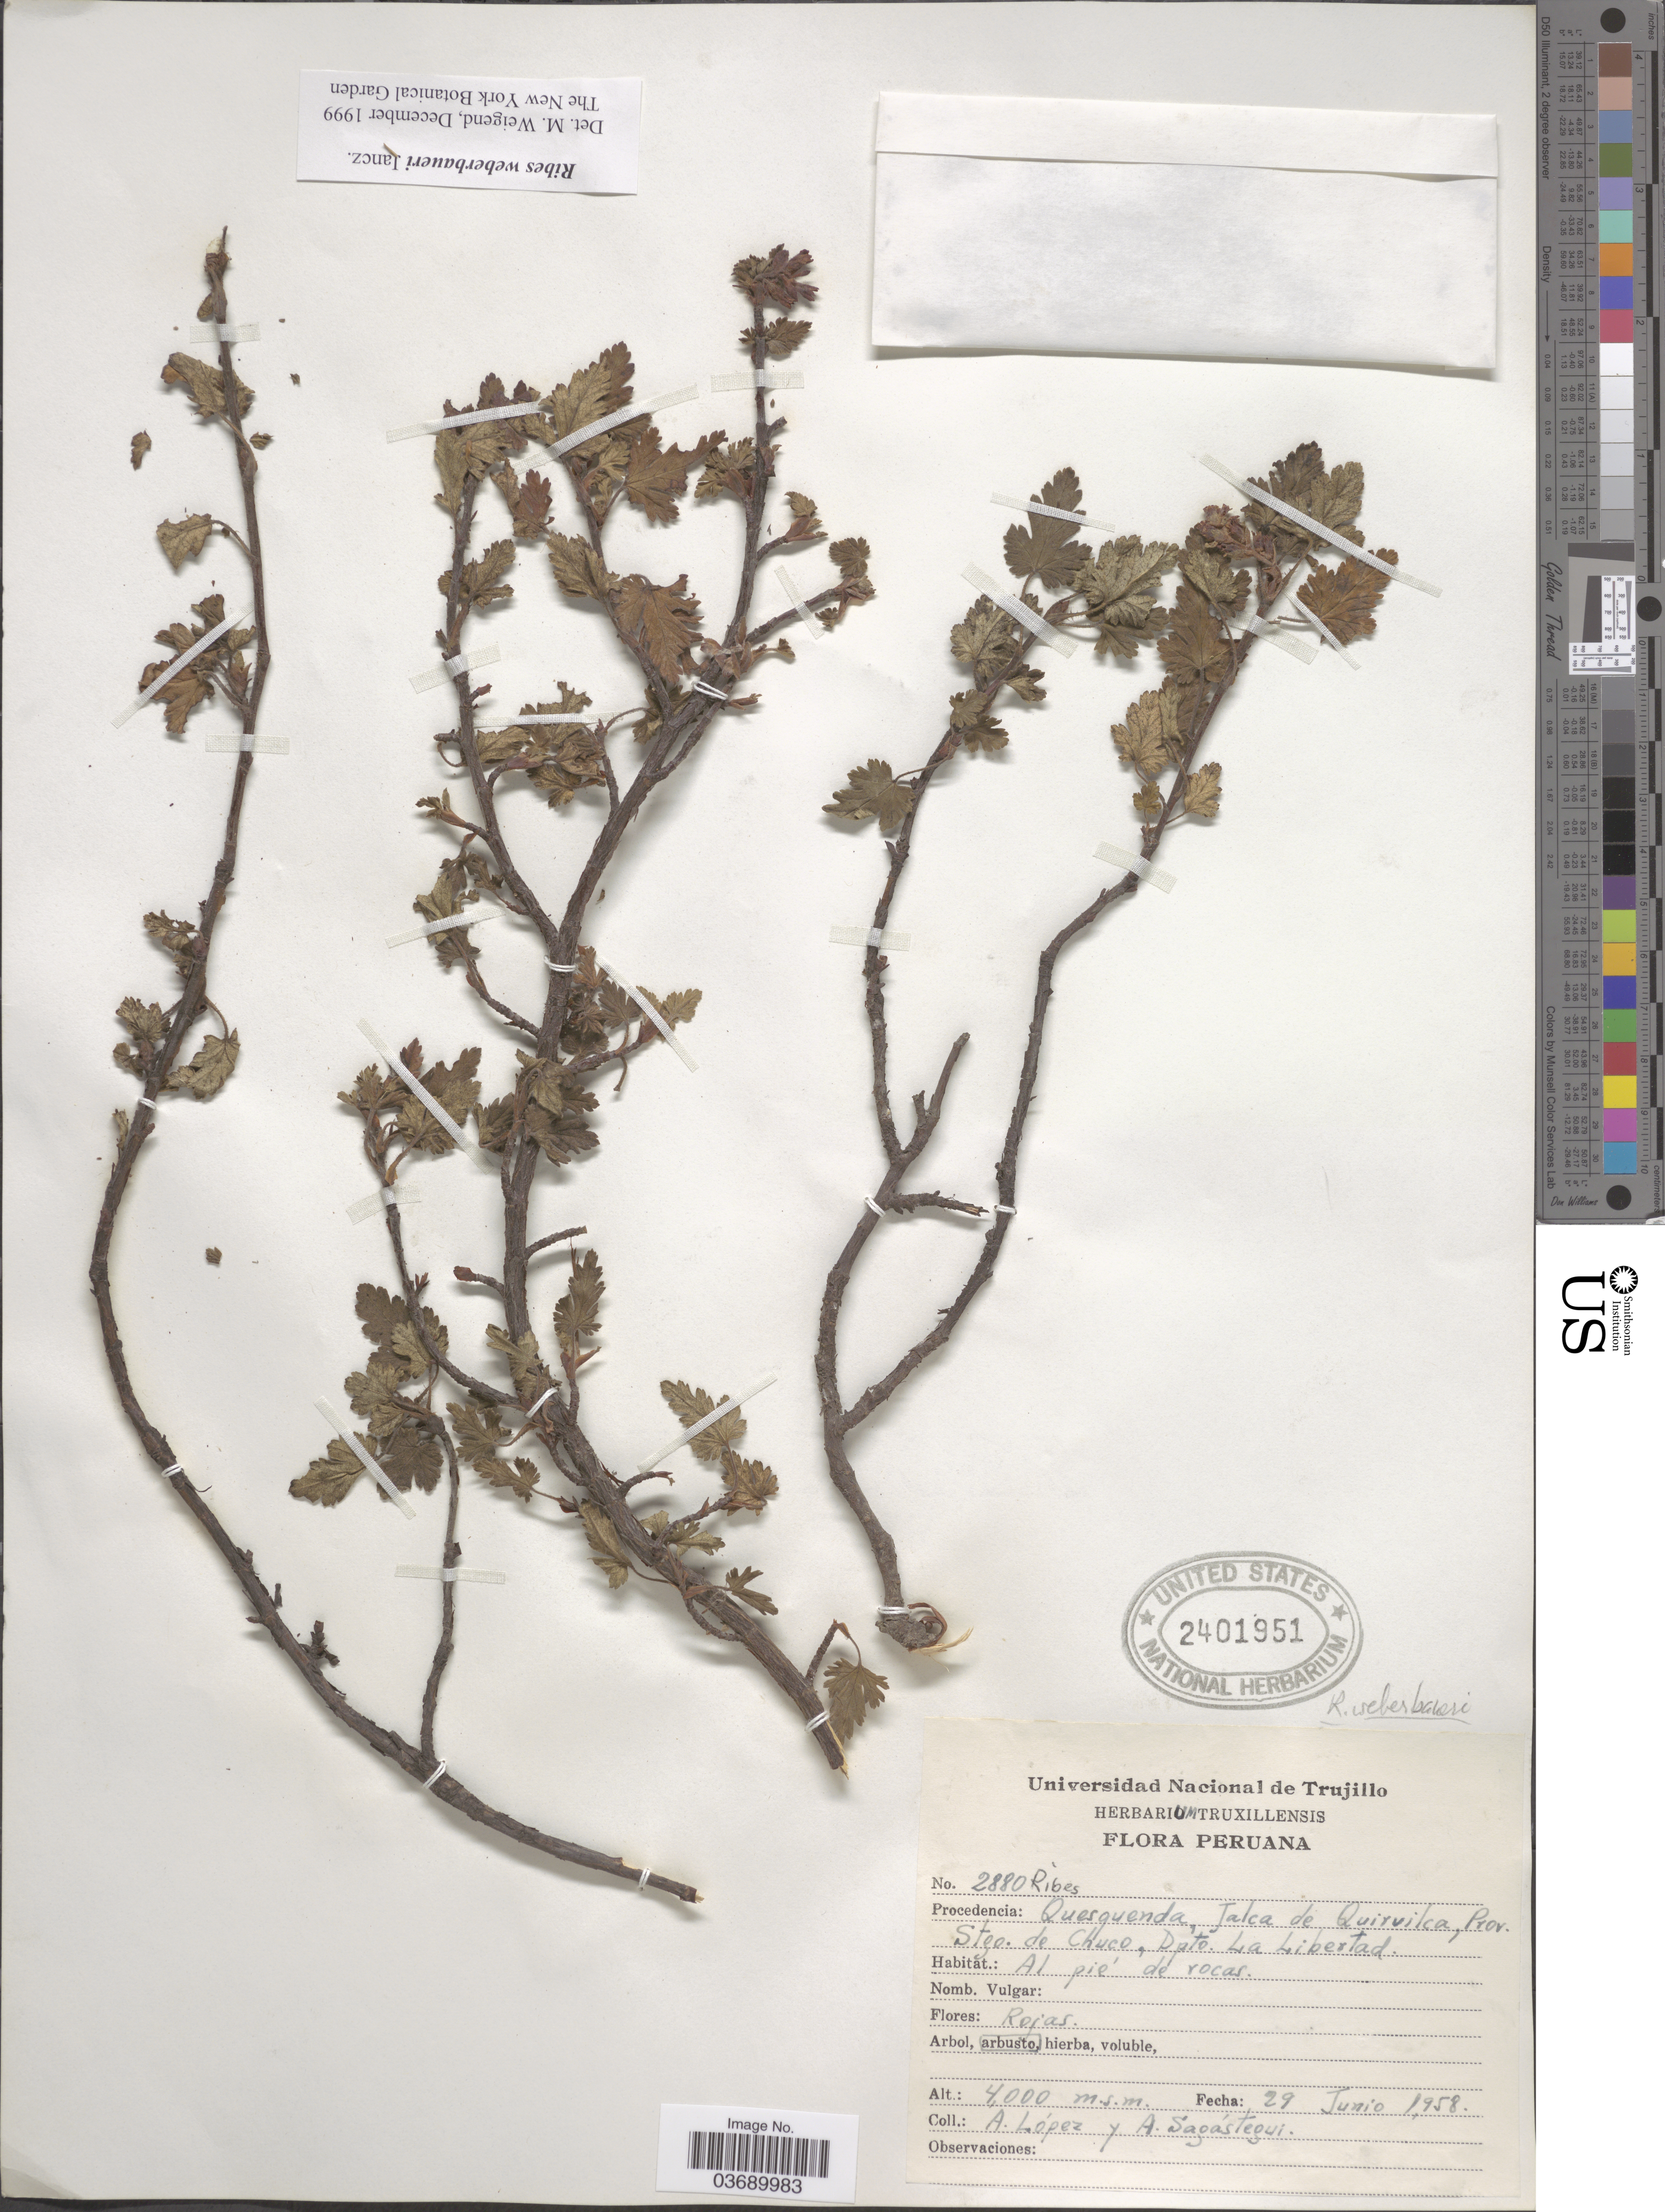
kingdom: Plantae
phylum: Tracheophyta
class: Magnoliopsida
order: Saxifragales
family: Grossulariaceae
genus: Ribes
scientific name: Ribes weberbaueri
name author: Jancz.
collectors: A. López & A. Sagastegui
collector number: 2880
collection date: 1958-06-29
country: Peru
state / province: La Libertad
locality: Procedencia; Quesquenda, Jalca de Quiruilca, Prov. Stgo. de Chuco, Dpto. La Libertad.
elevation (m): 4000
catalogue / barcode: US 2401951